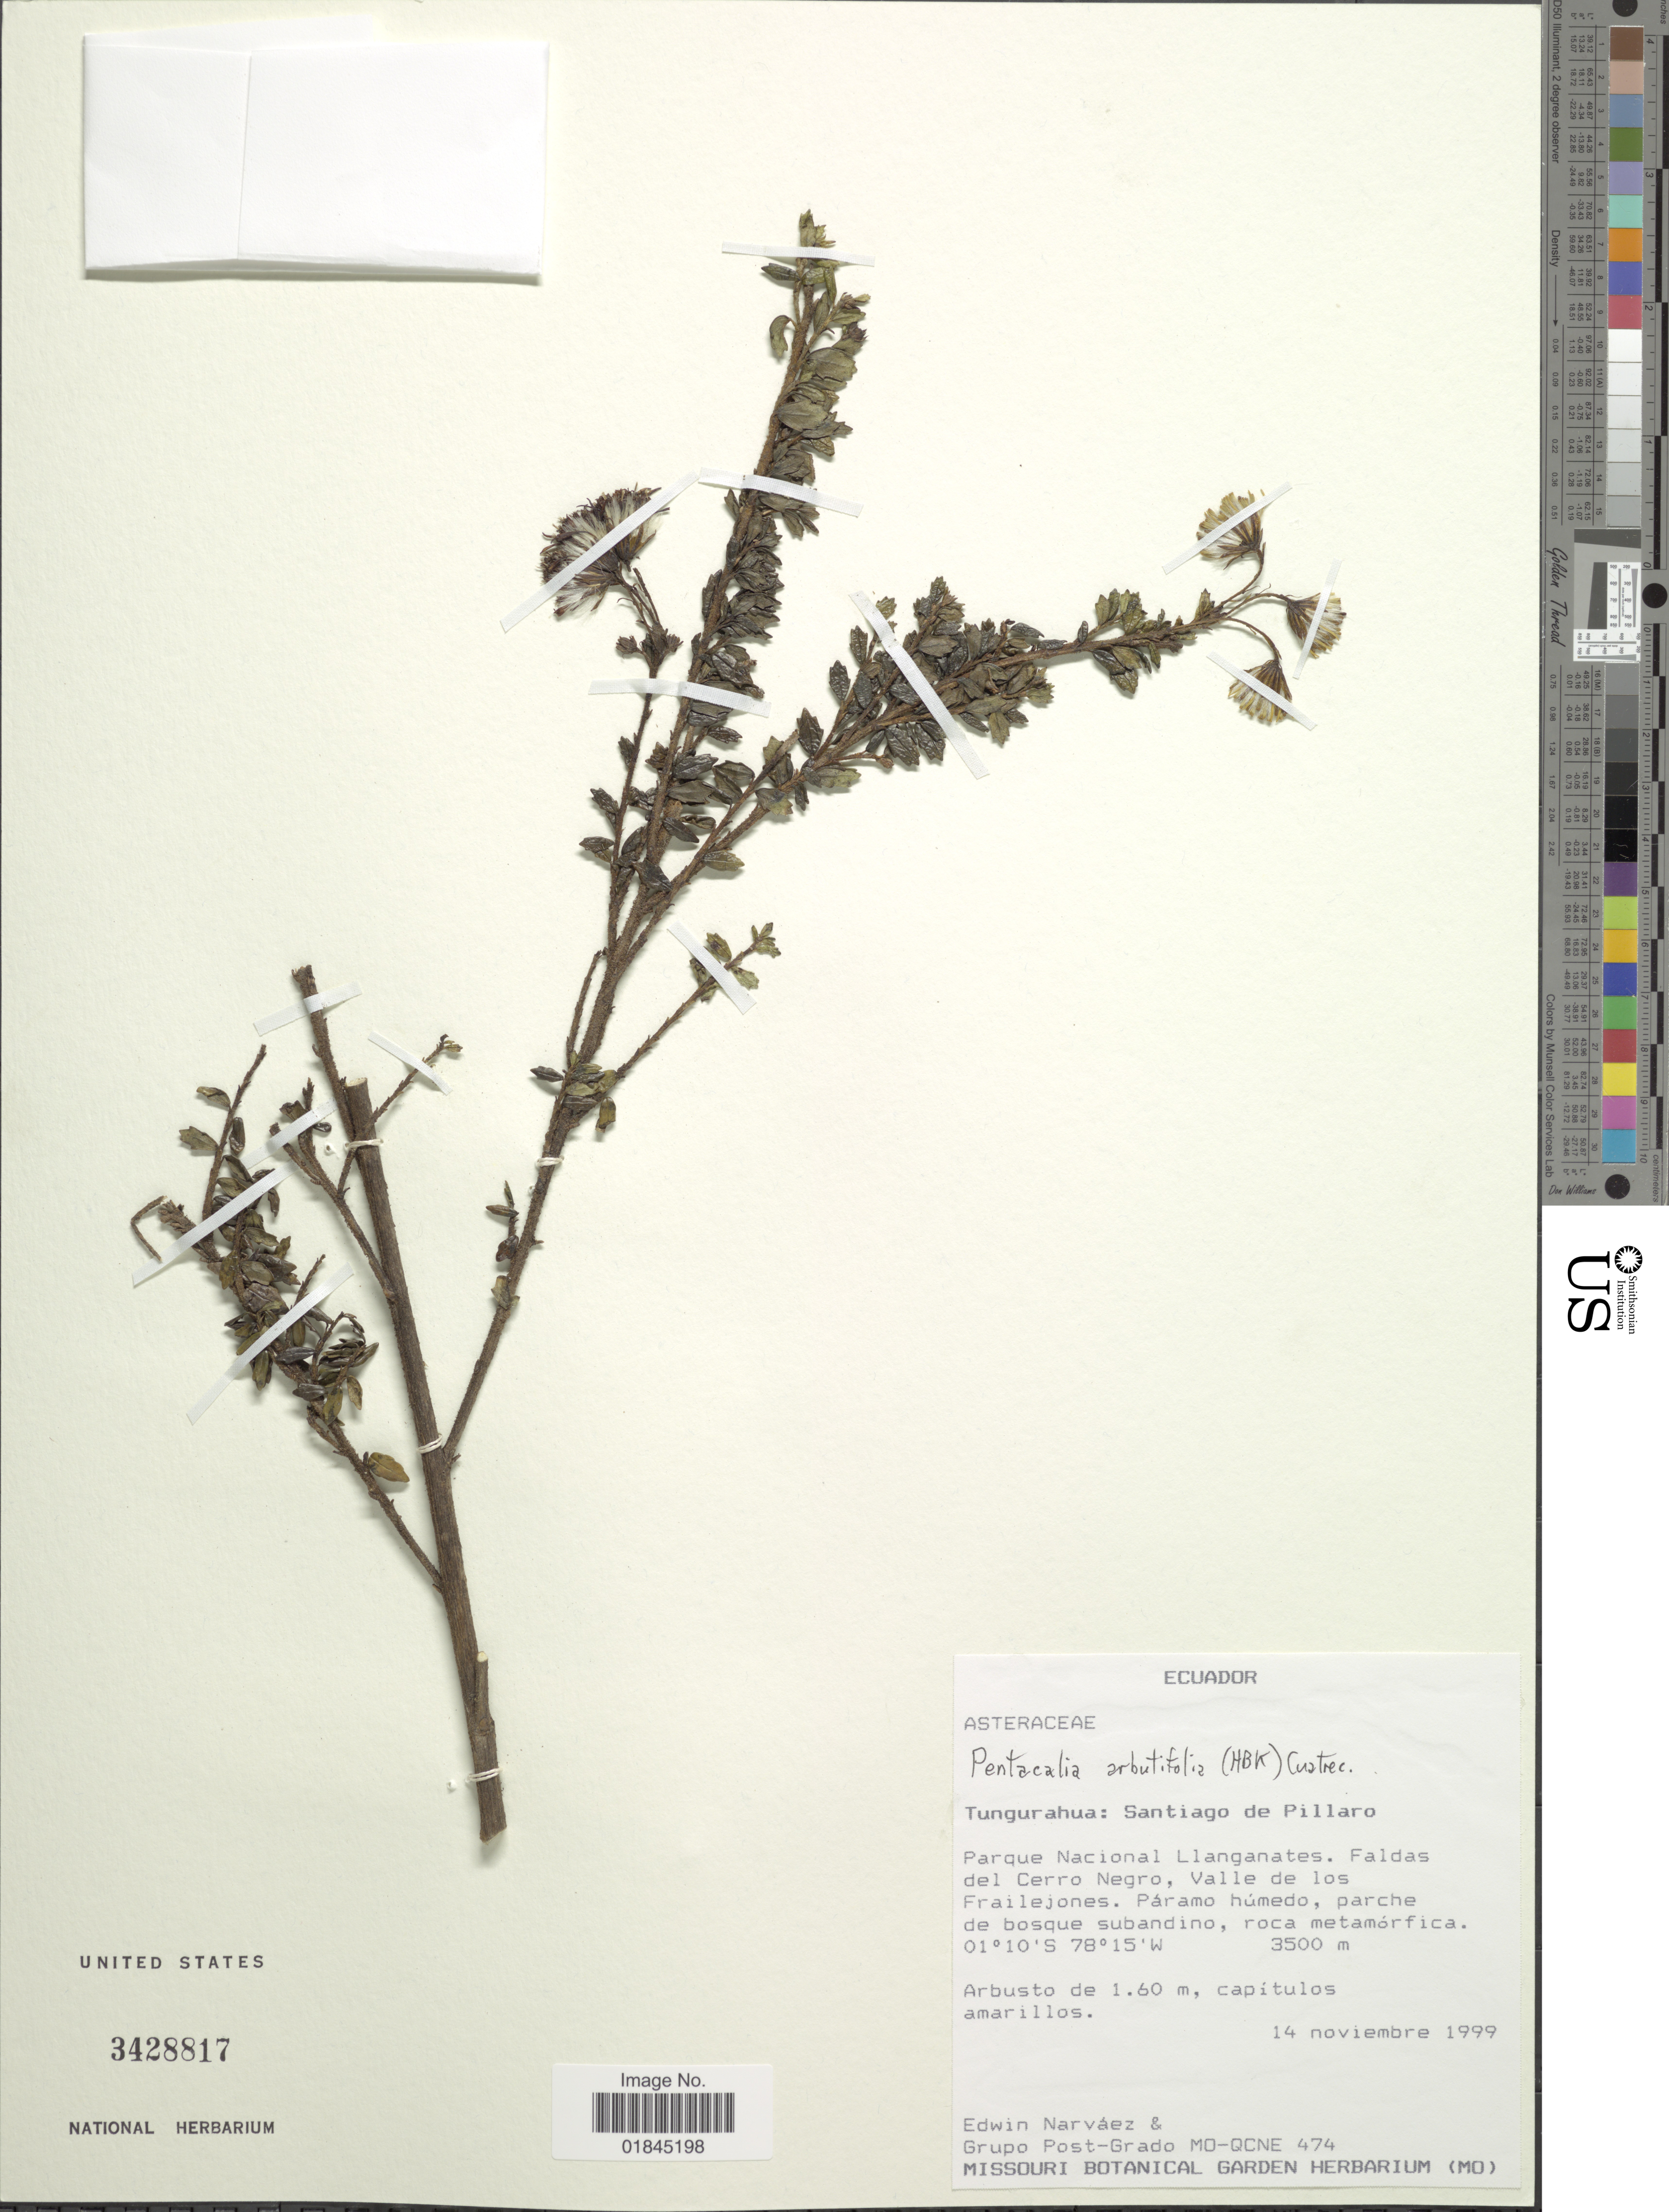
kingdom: Plantae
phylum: Tracheophyta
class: Magnoliopsida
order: Asterales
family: Asteraceae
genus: Pentacalia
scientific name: Pentacalia arbutifolia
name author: (Kunth) Cuatrec.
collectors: E. Narváez & Grupo Post-Grado MO-QCNE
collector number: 474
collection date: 1999-11-14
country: Ecuador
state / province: Tungurahua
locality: Tungurahua: Santiago de Pillaro. Parque Nacional Llanganates. Faldas del Cerro Negro, Valle de los Frailejones, Páramo húmedo, parche de bosque subandino, roca metamórfica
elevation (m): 3500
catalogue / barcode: US 3428817